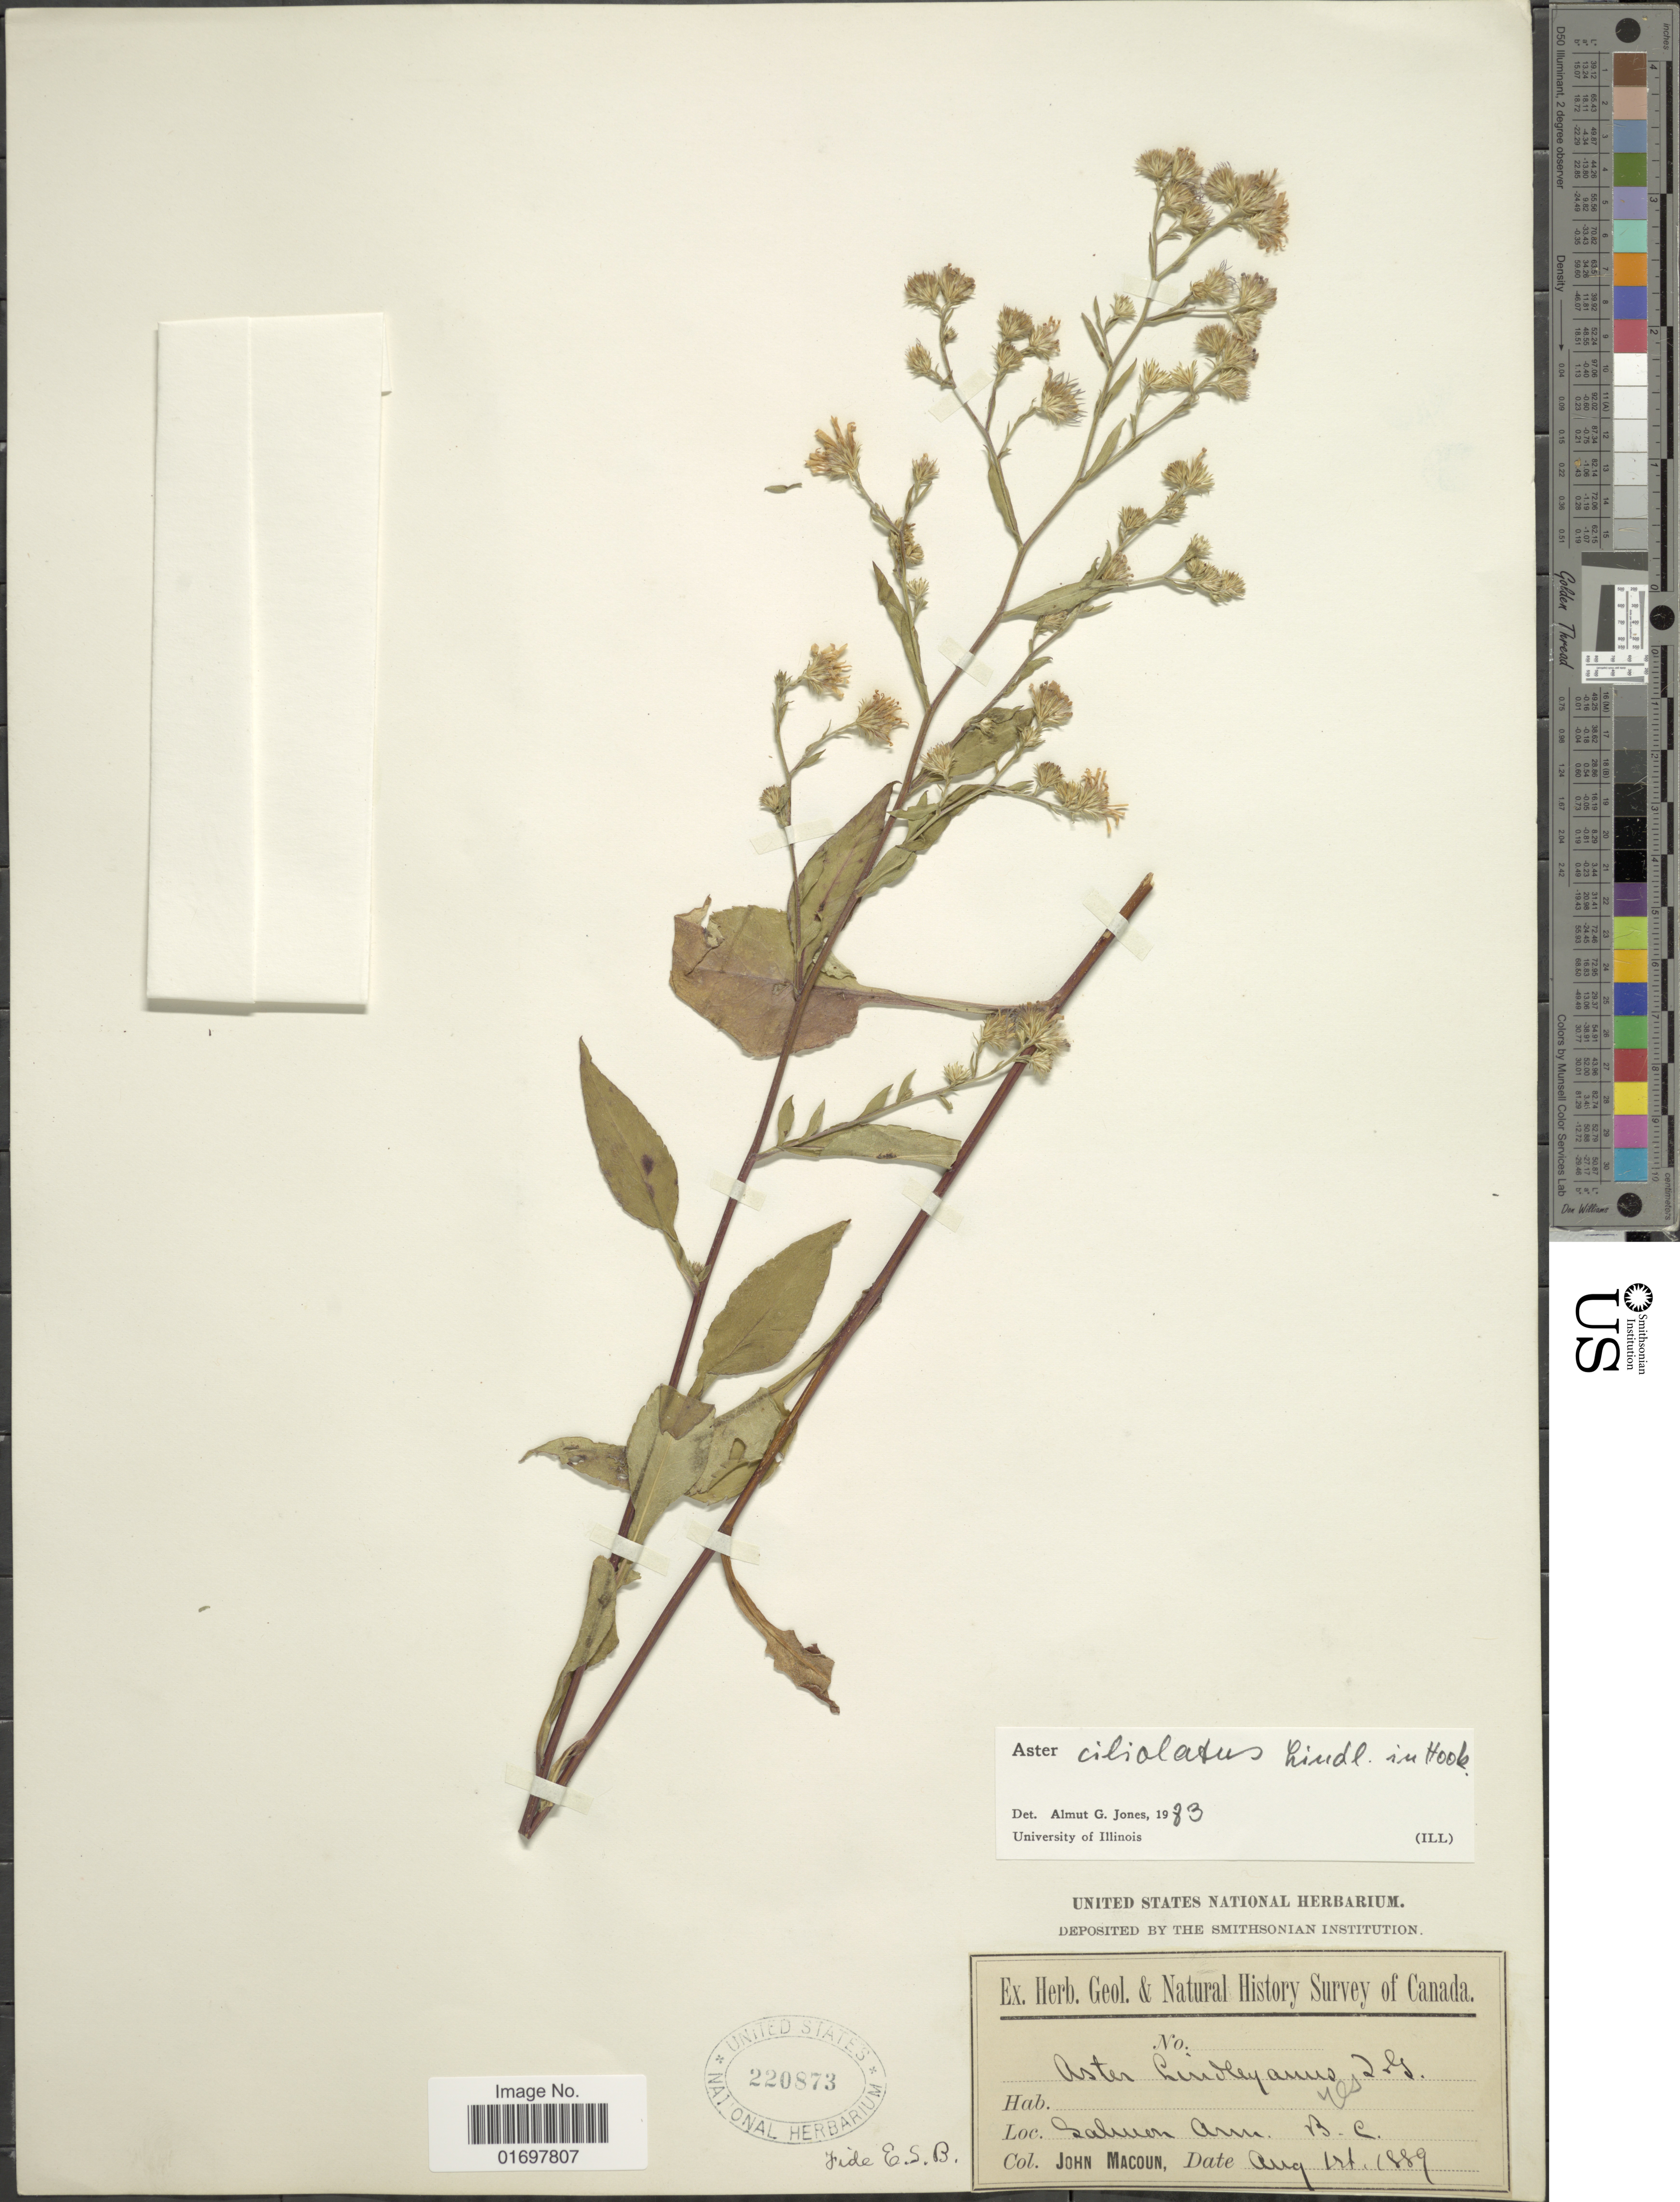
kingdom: Plantae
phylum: Tracheophyta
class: Magnoliopsida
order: Asterales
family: Asteraceae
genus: Symphyotrichum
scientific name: Symphyotrichum ciliolatum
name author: (Lindl.) Á. Löve & D. Löve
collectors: J. Macoun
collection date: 1889-08-01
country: Canada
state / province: British Columbia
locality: Salmon Arm, B.C.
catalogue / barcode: US 220873